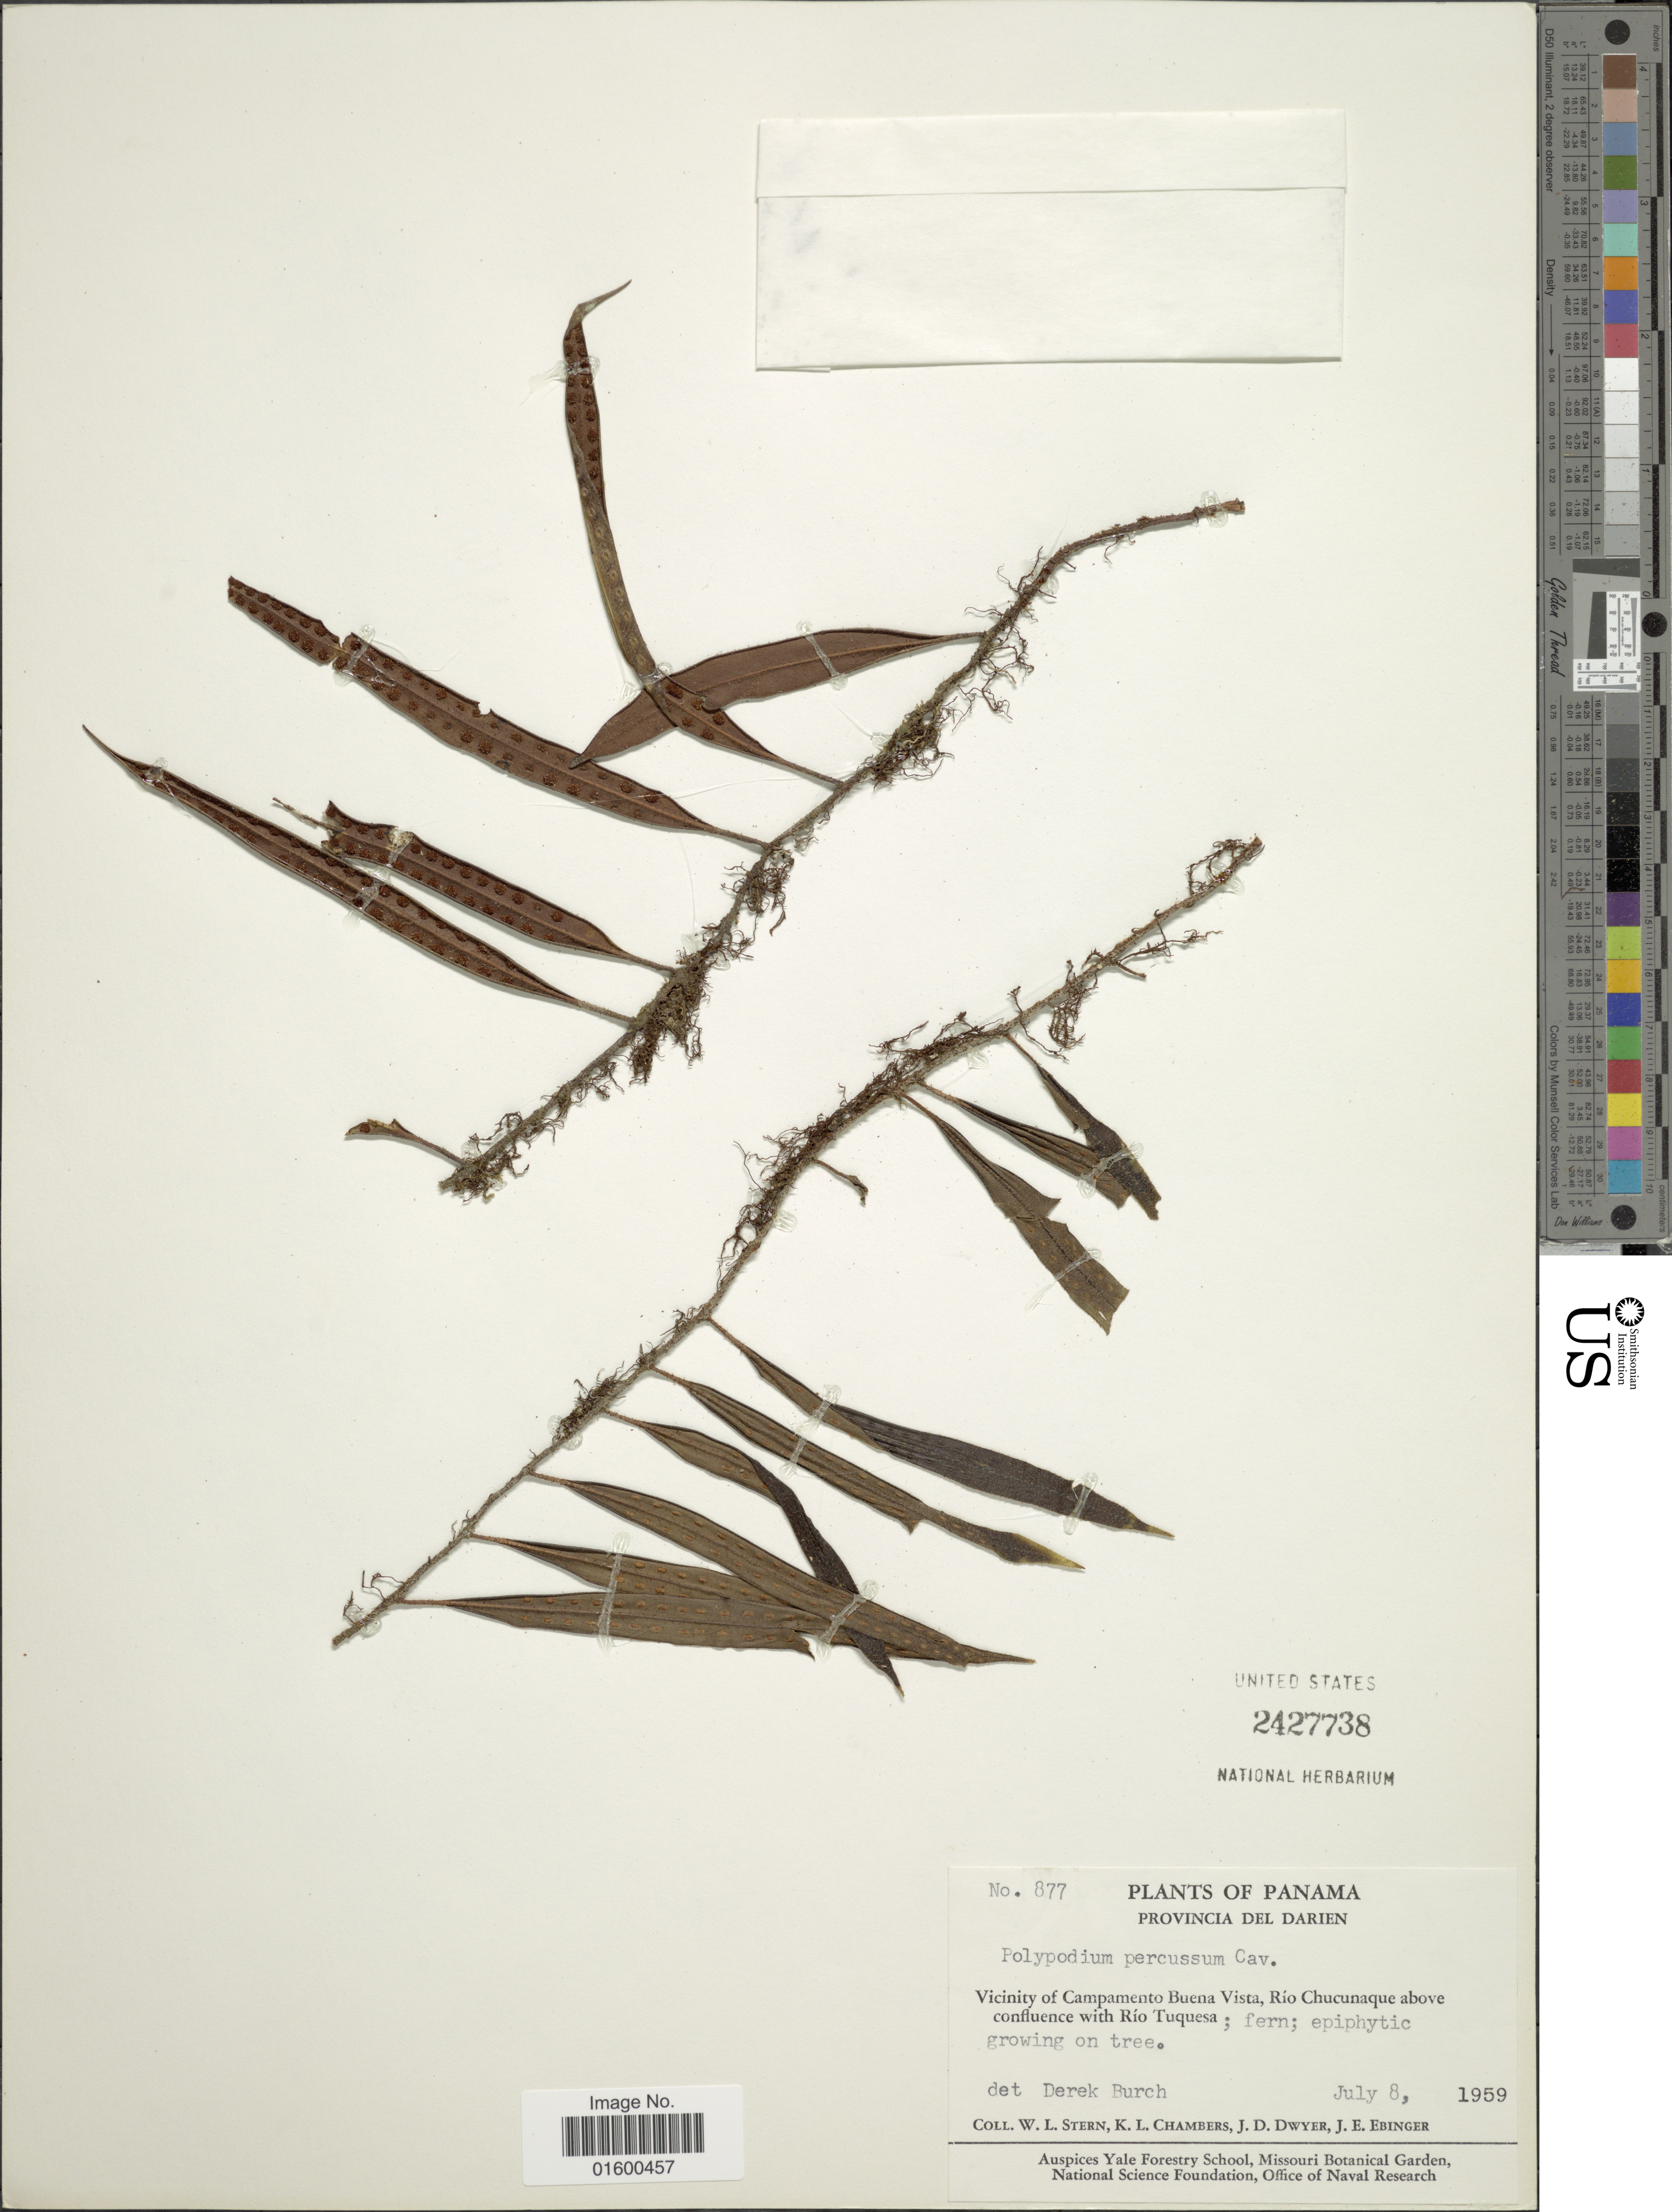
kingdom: Plantae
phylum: Tracheophyta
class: Polypodiopsida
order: Polypodiales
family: Polypodiaceae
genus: Microgramma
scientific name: Microgramma percussa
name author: (Cav.) de la Sota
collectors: W. L. Stern, K. Chambers, J. D. Dwyer & J. Ebinger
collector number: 877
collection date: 1959-07-08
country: Panama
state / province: Darién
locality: Provincia del Darien, Vicinity of Campamento Buena Vista, Rio Chucunaque above confluence with Rio Tuquesa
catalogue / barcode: US 2427738